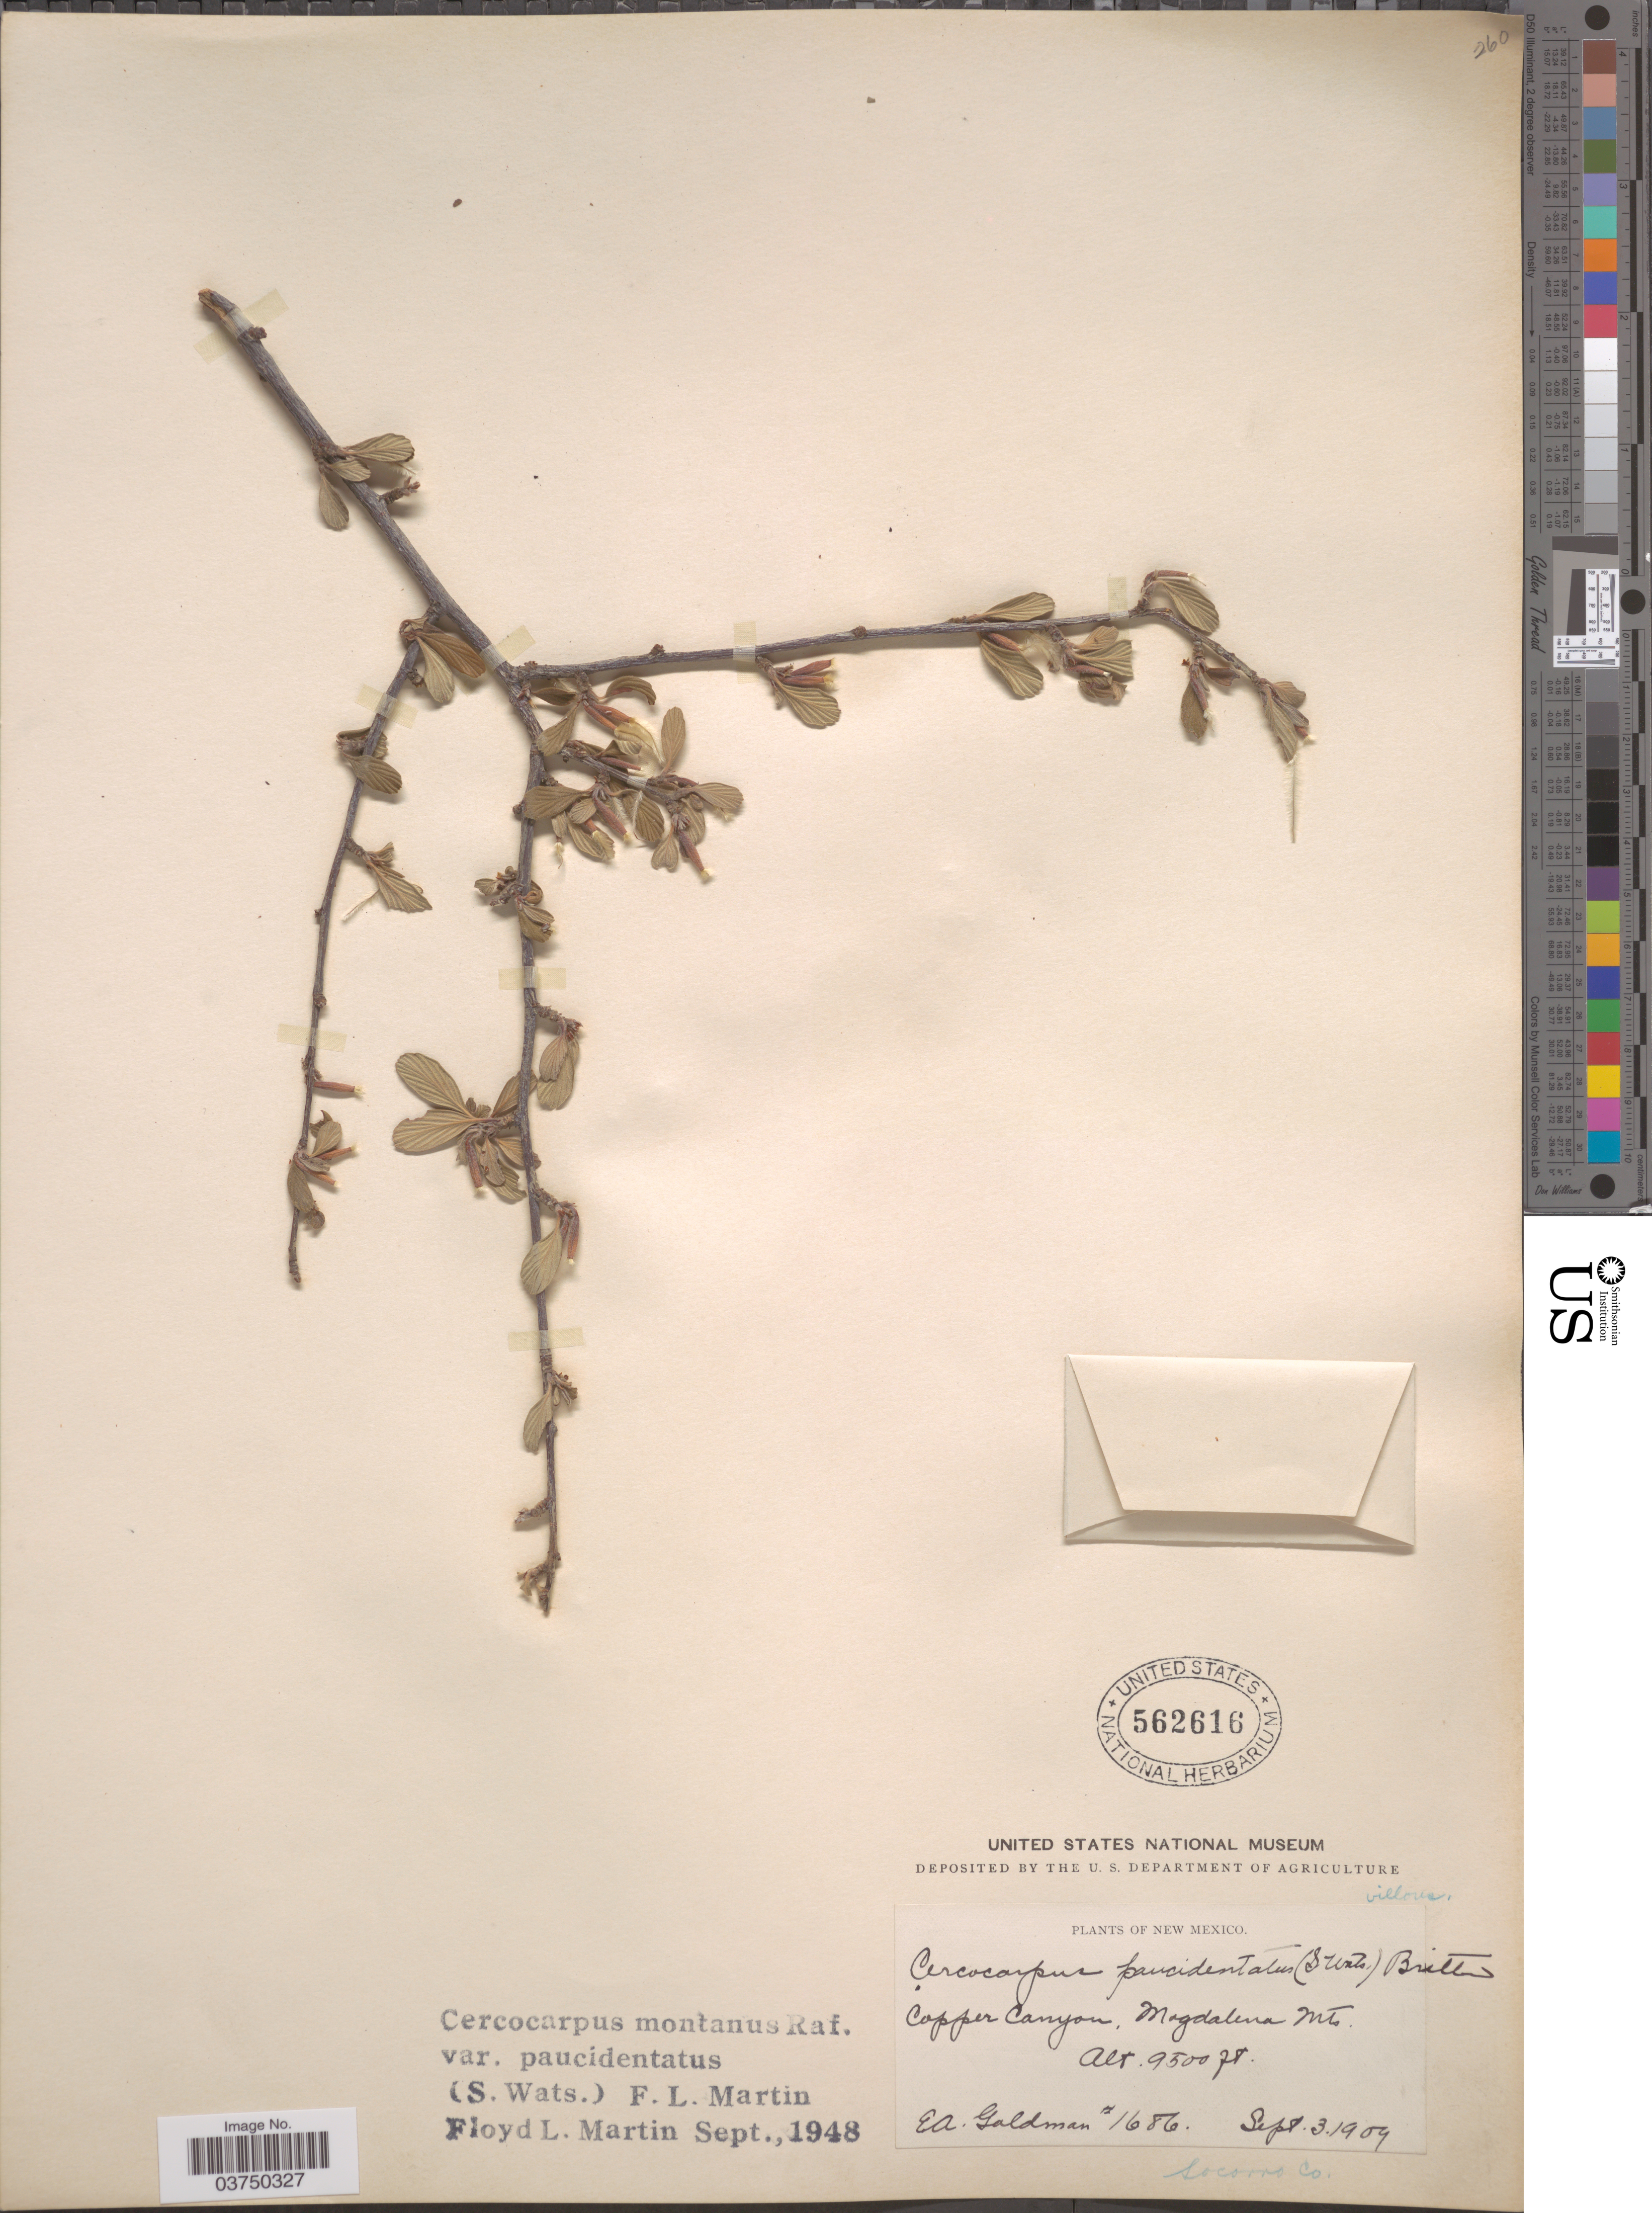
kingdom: Plantae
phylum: Tracheophyta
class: Magnoliopsida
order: Rosales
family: Rosaceae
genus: Cercocarpus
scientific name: Cercocarpus montanus var. paucidentatus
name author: (S. Watson) F.L. Martin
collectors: E. A. Goldman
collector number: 1686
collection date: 1909-09-03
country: United States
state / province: New Mexico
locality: Copper Canyon, Magdalena Mts. Socorro Co.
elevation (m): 2896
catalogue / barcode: US 562616